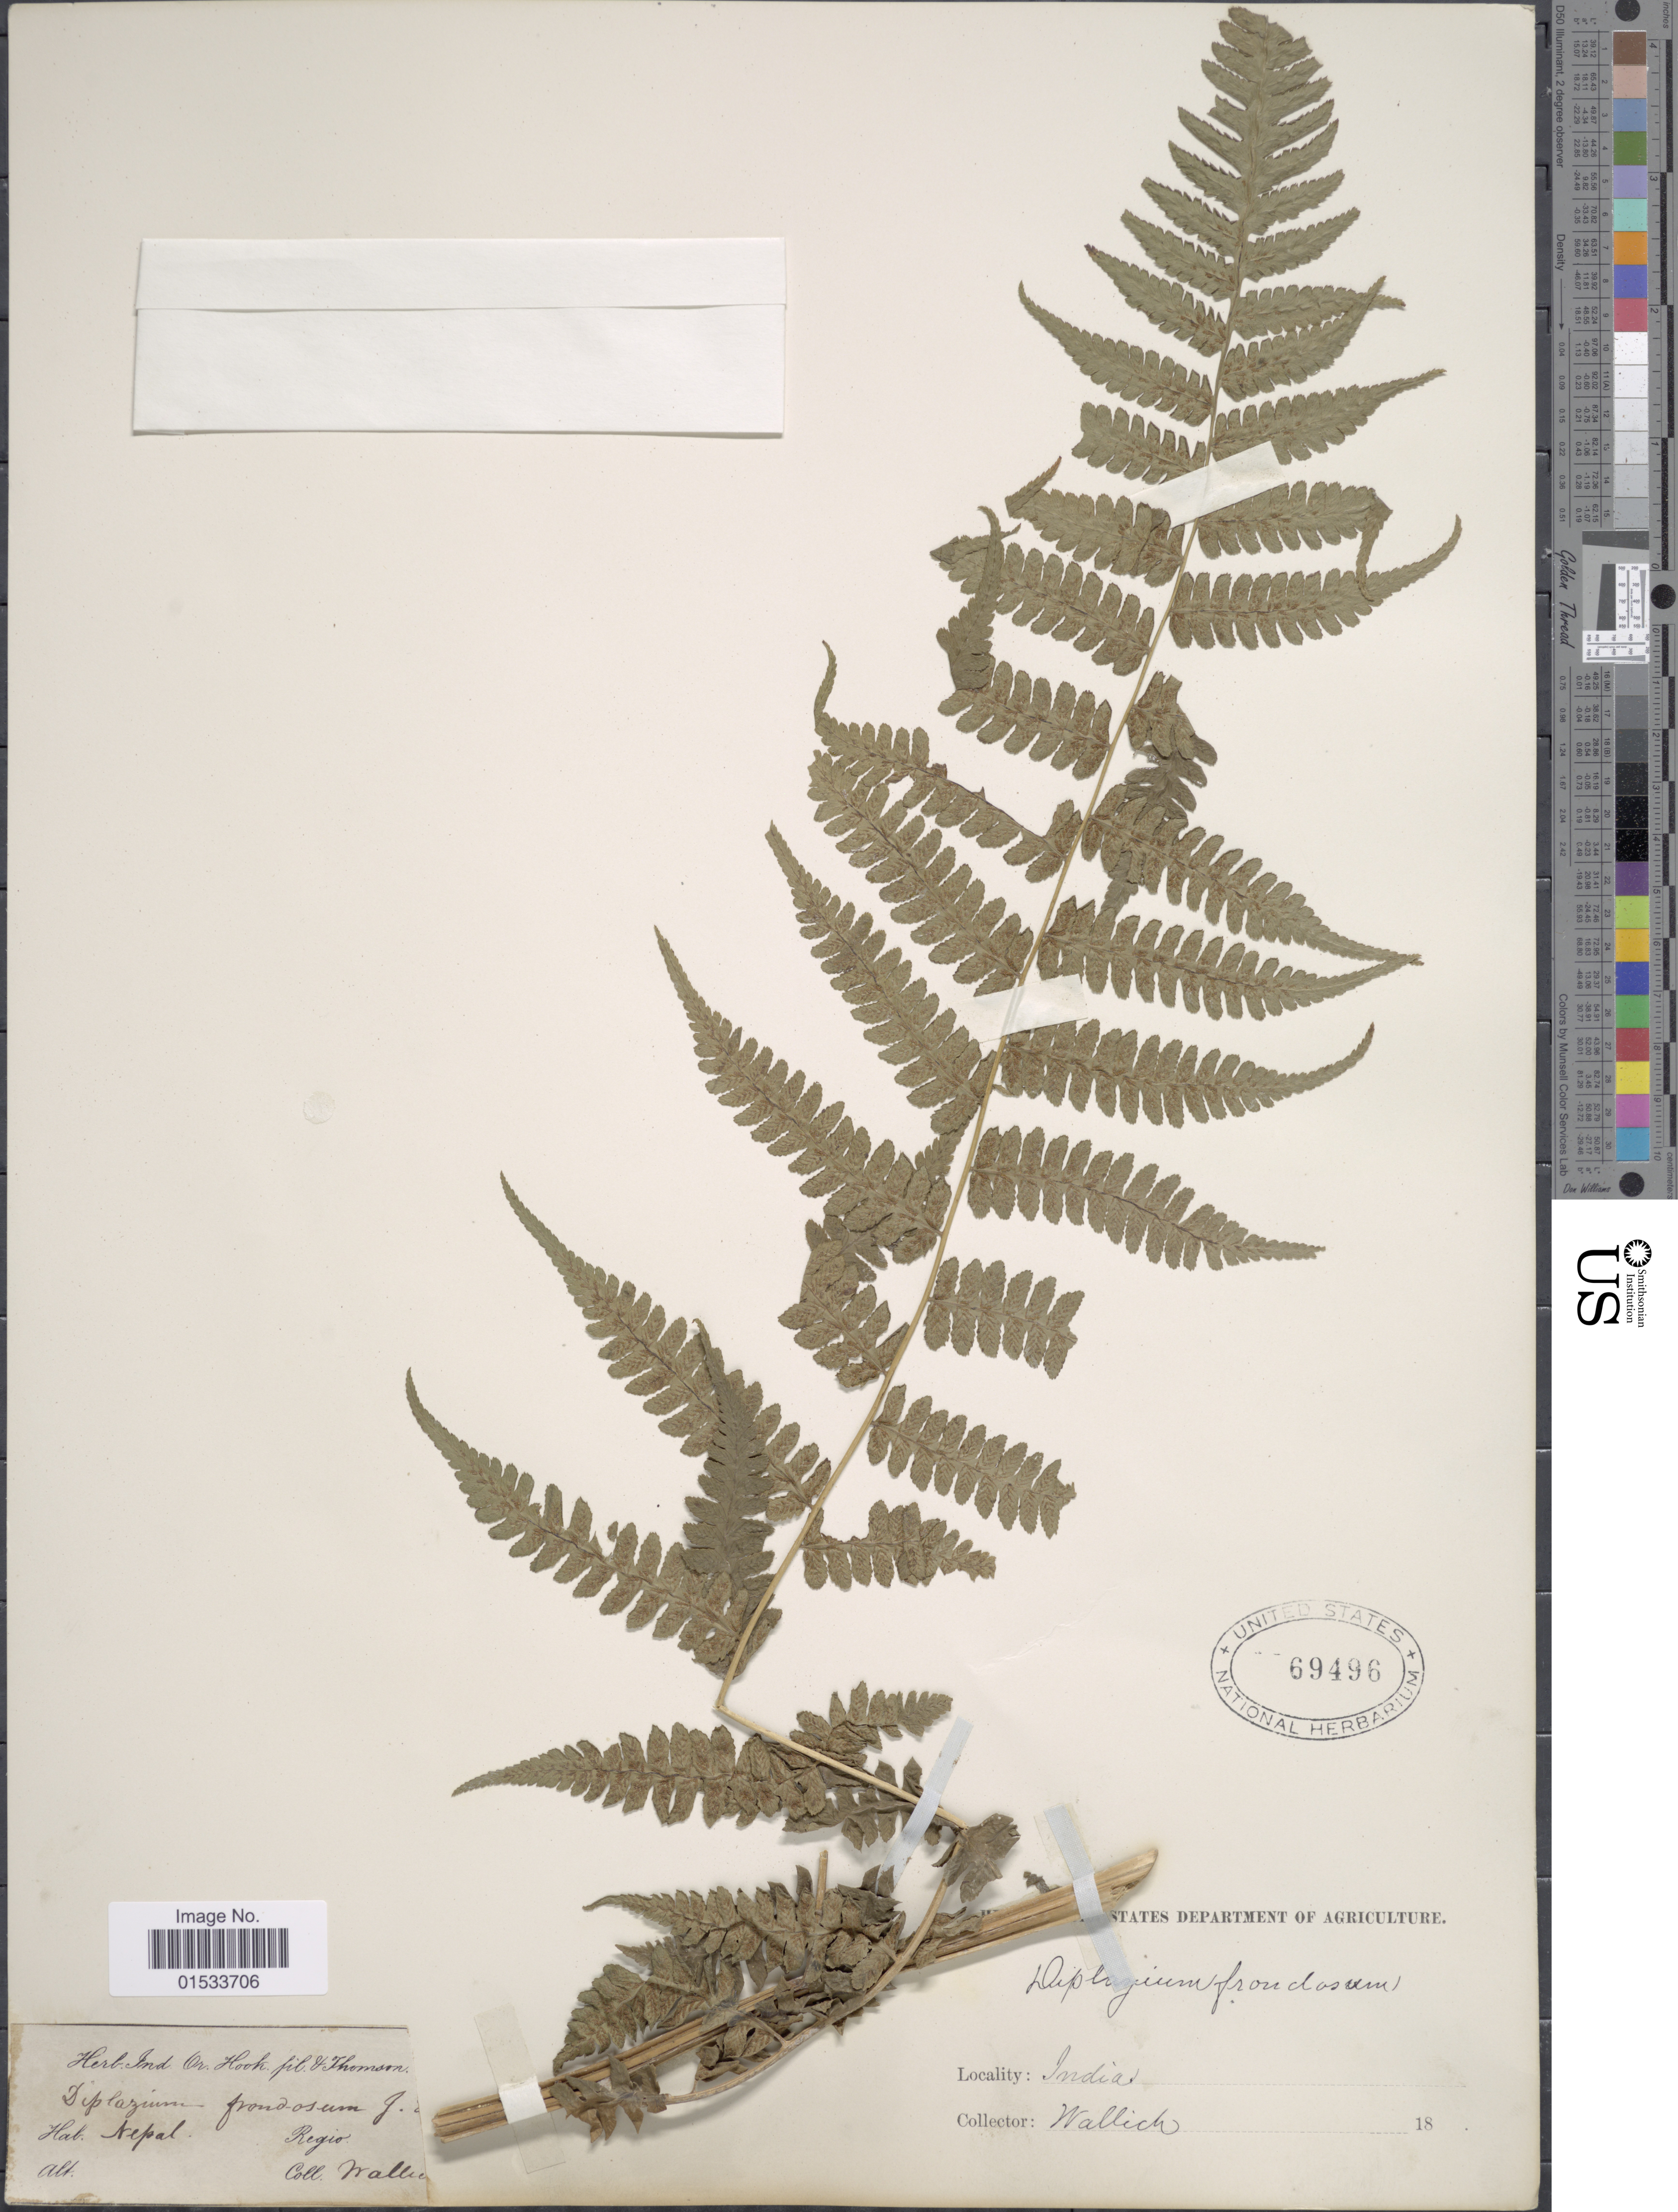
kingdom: Plantae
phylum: Tracheophyta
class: Polypodiopsida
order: Polypodiales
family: Athyriaceae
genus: Diplazium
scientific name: Diplazium frondosum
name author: C. Chr.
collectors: -- Wallich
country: Nepal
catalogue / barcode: US 69496